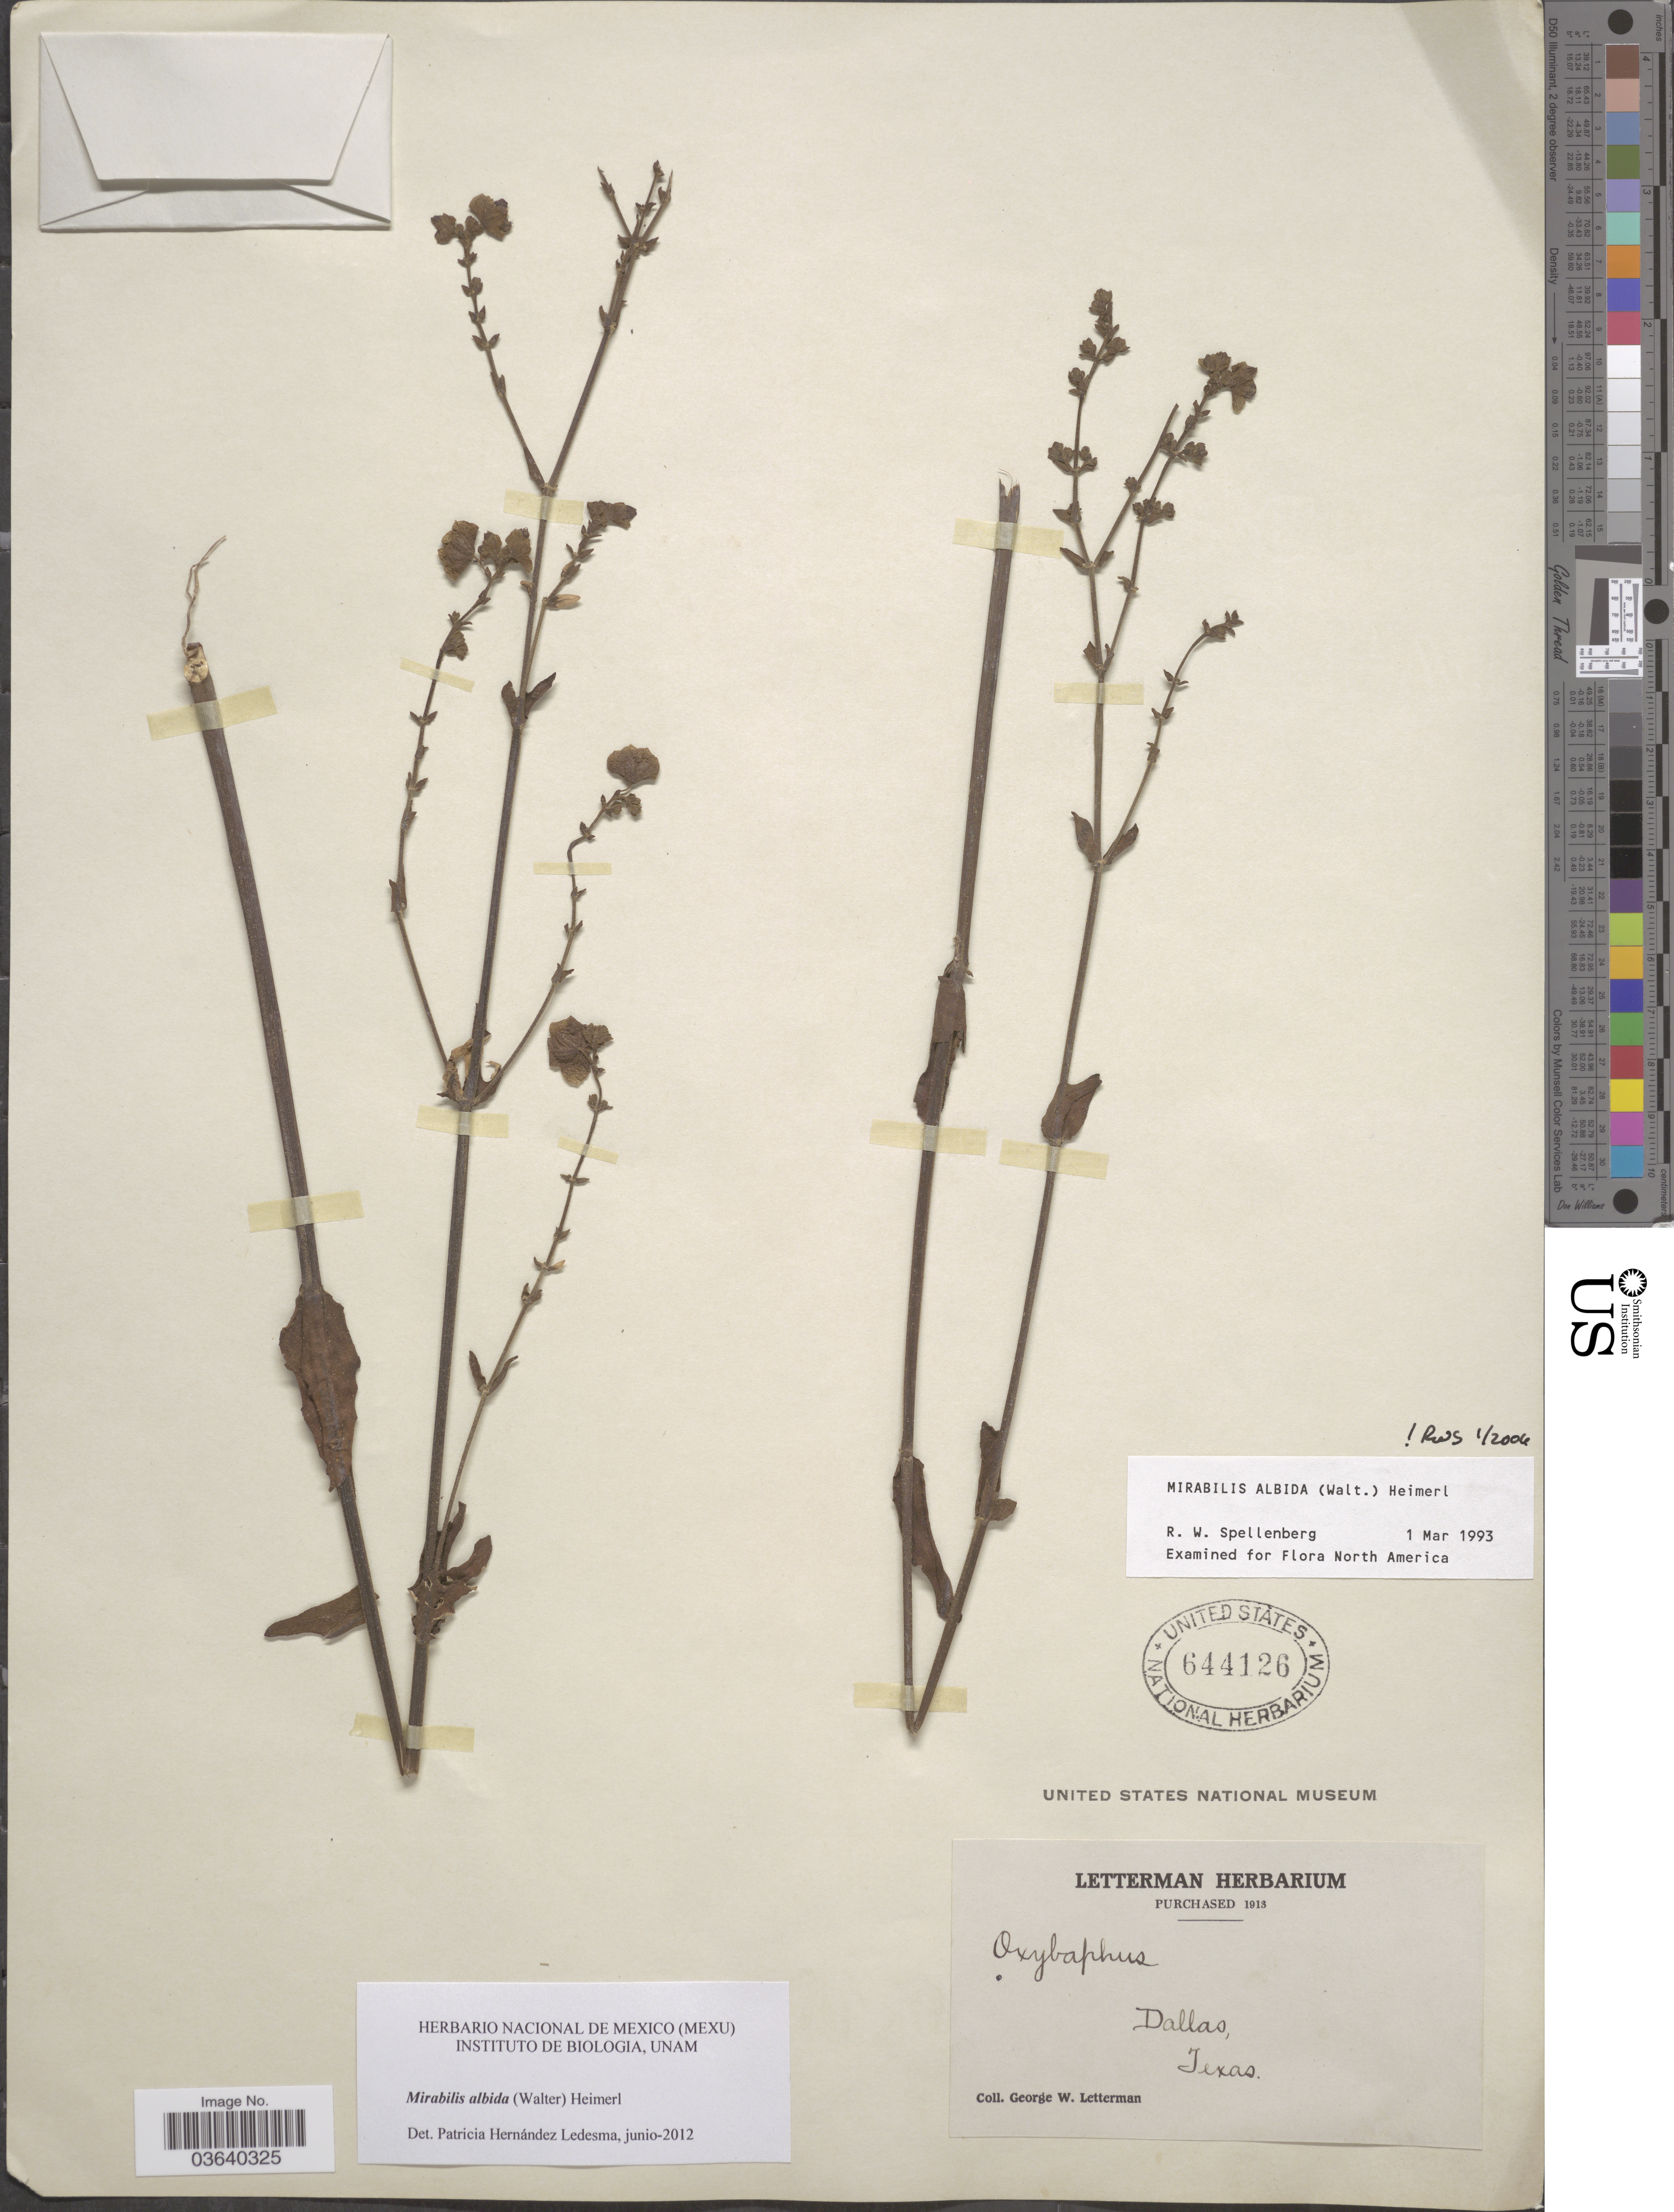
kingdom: Plantae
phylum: Tracheophyta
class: Magnoliopsida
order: Caryophyllales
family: Nyctaginaceae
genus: Mirabilis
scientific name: Mirabilis albida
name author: (Walter) Heimerl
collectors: G. W. Letterman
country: United States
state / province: Texas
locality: Dallas.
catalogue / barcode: US 644126